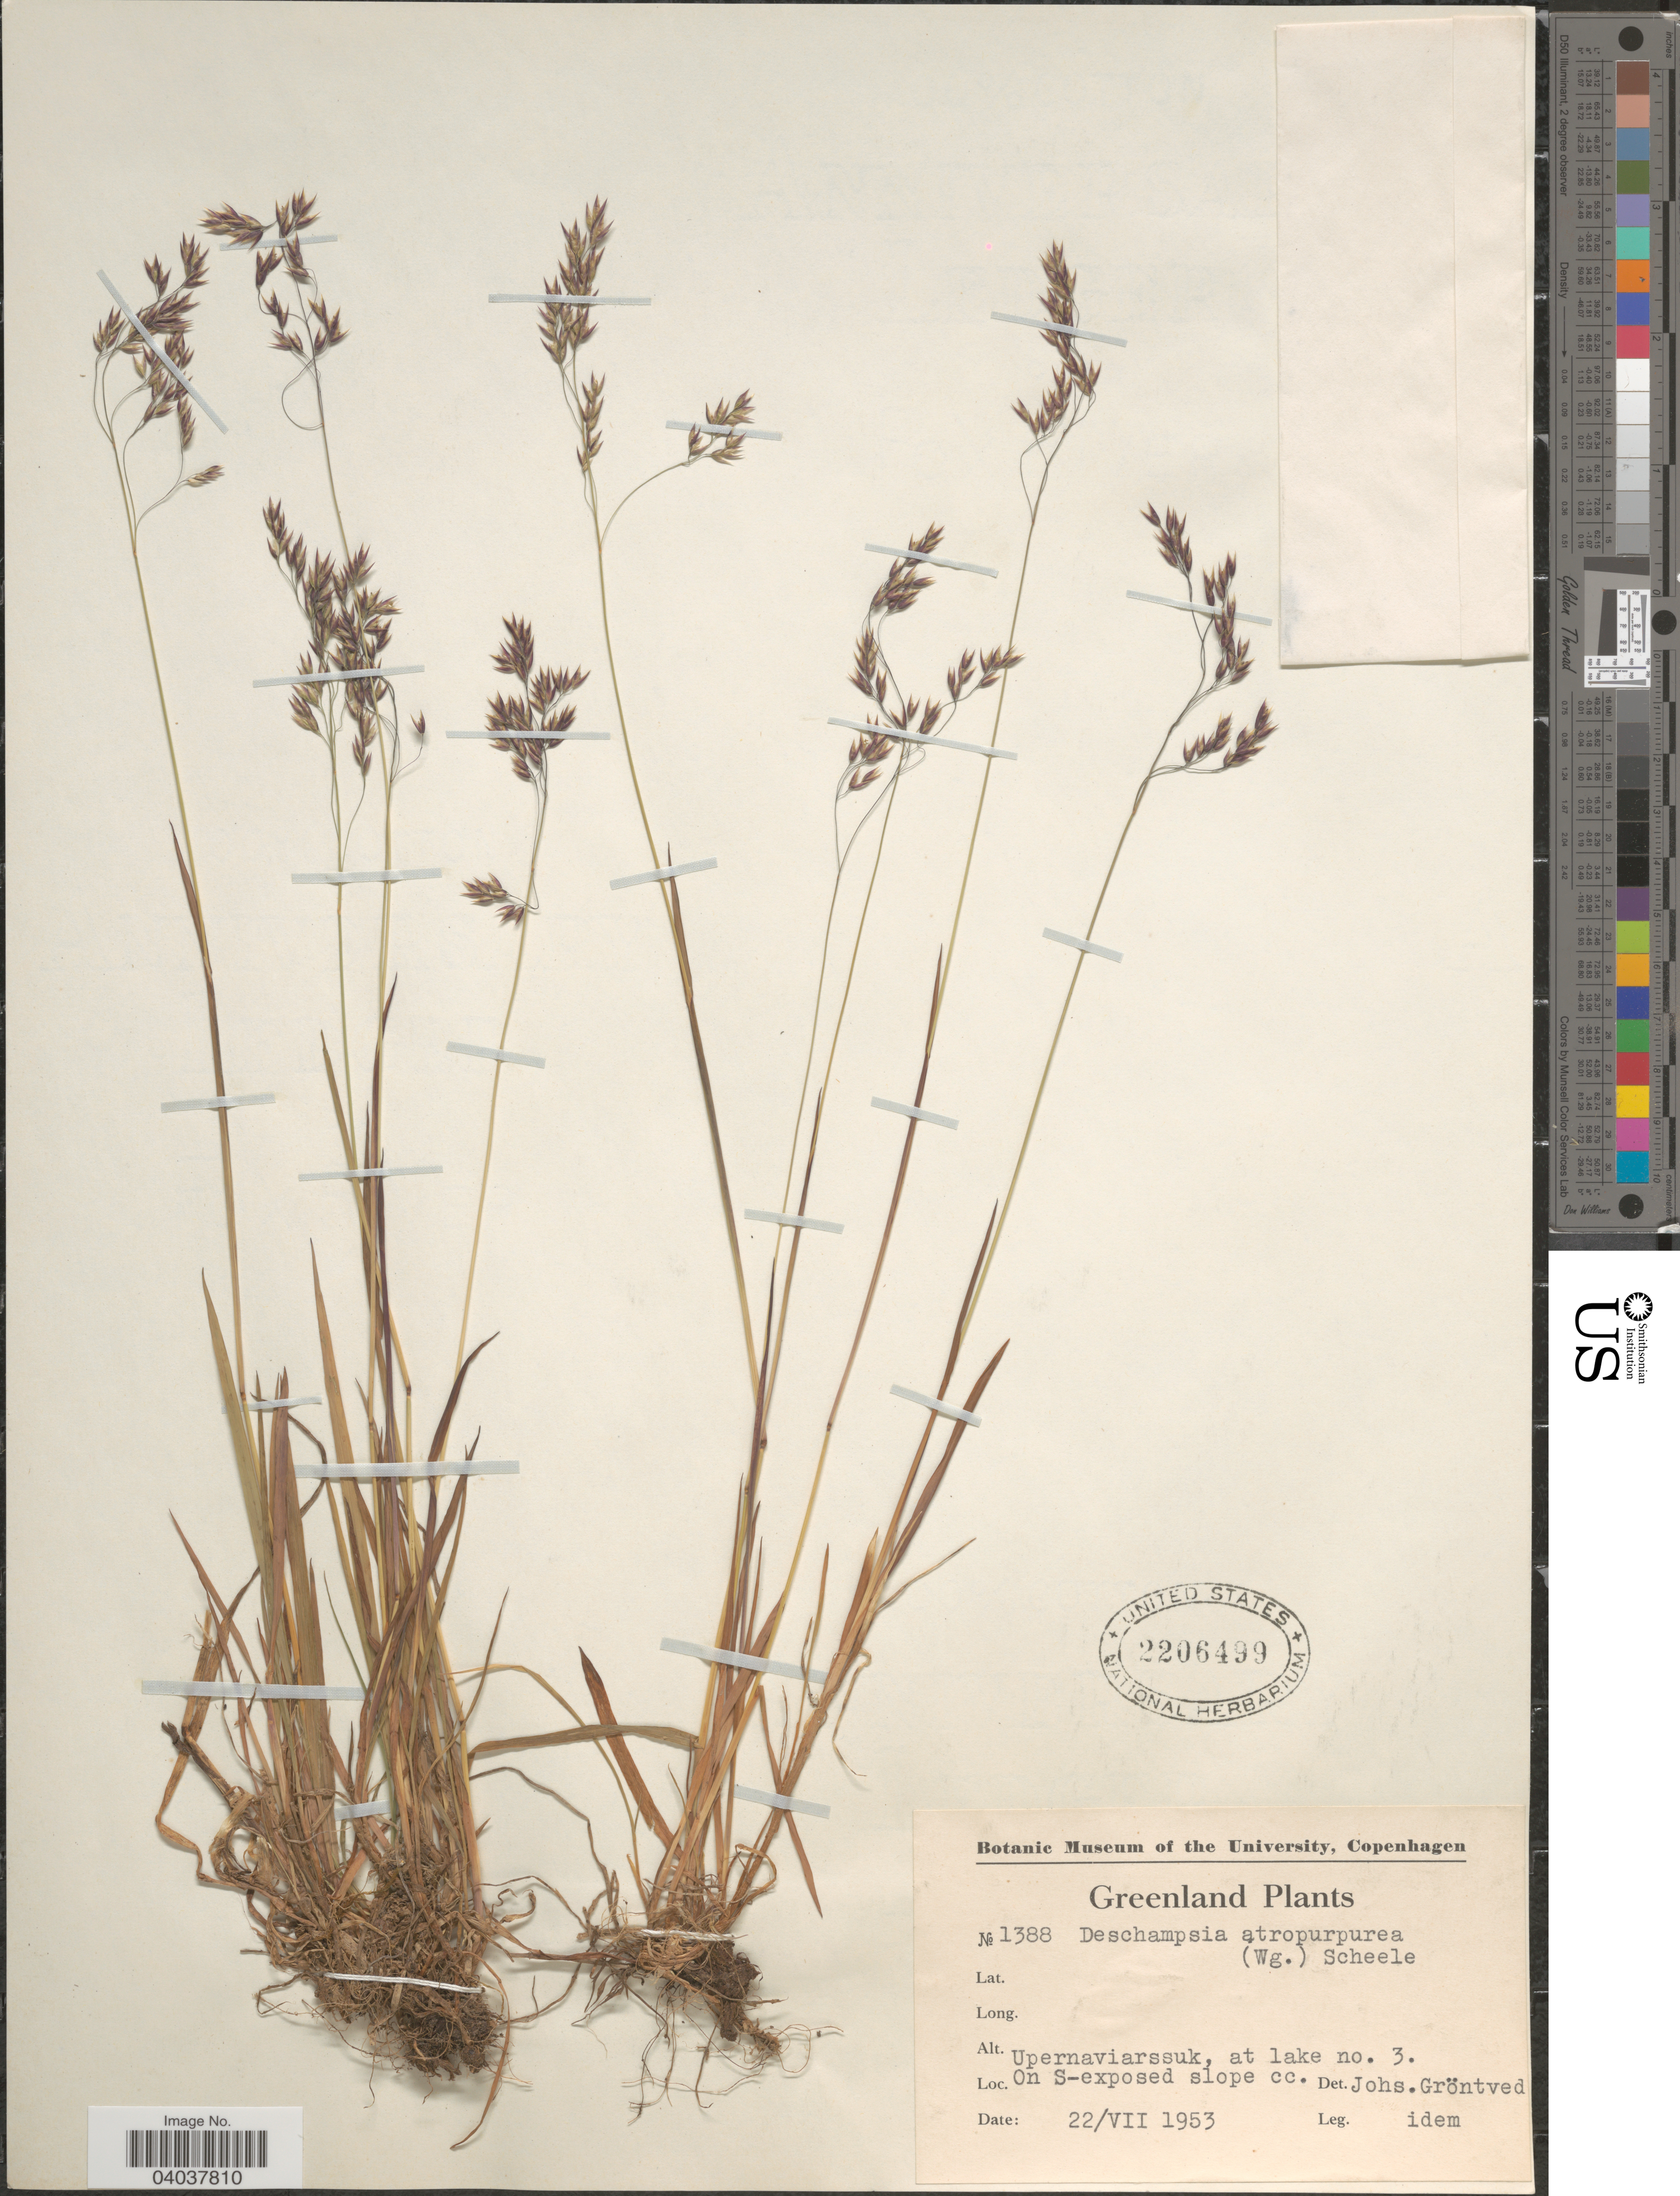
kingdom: Plantae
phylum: Tracheophyta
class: Liliopsida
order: Poales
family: Poaceae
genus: Vahlodea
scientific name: Vahlodea atropurpurea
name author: (Wahlenb.) Fr. ex Hartm.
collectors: J. Gröntved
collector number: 1388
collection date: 1953-07-22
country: Greenland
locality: Upernaviarssuk, at lake no. 3. On S-exposed slope cc.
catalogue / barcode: US 2206499